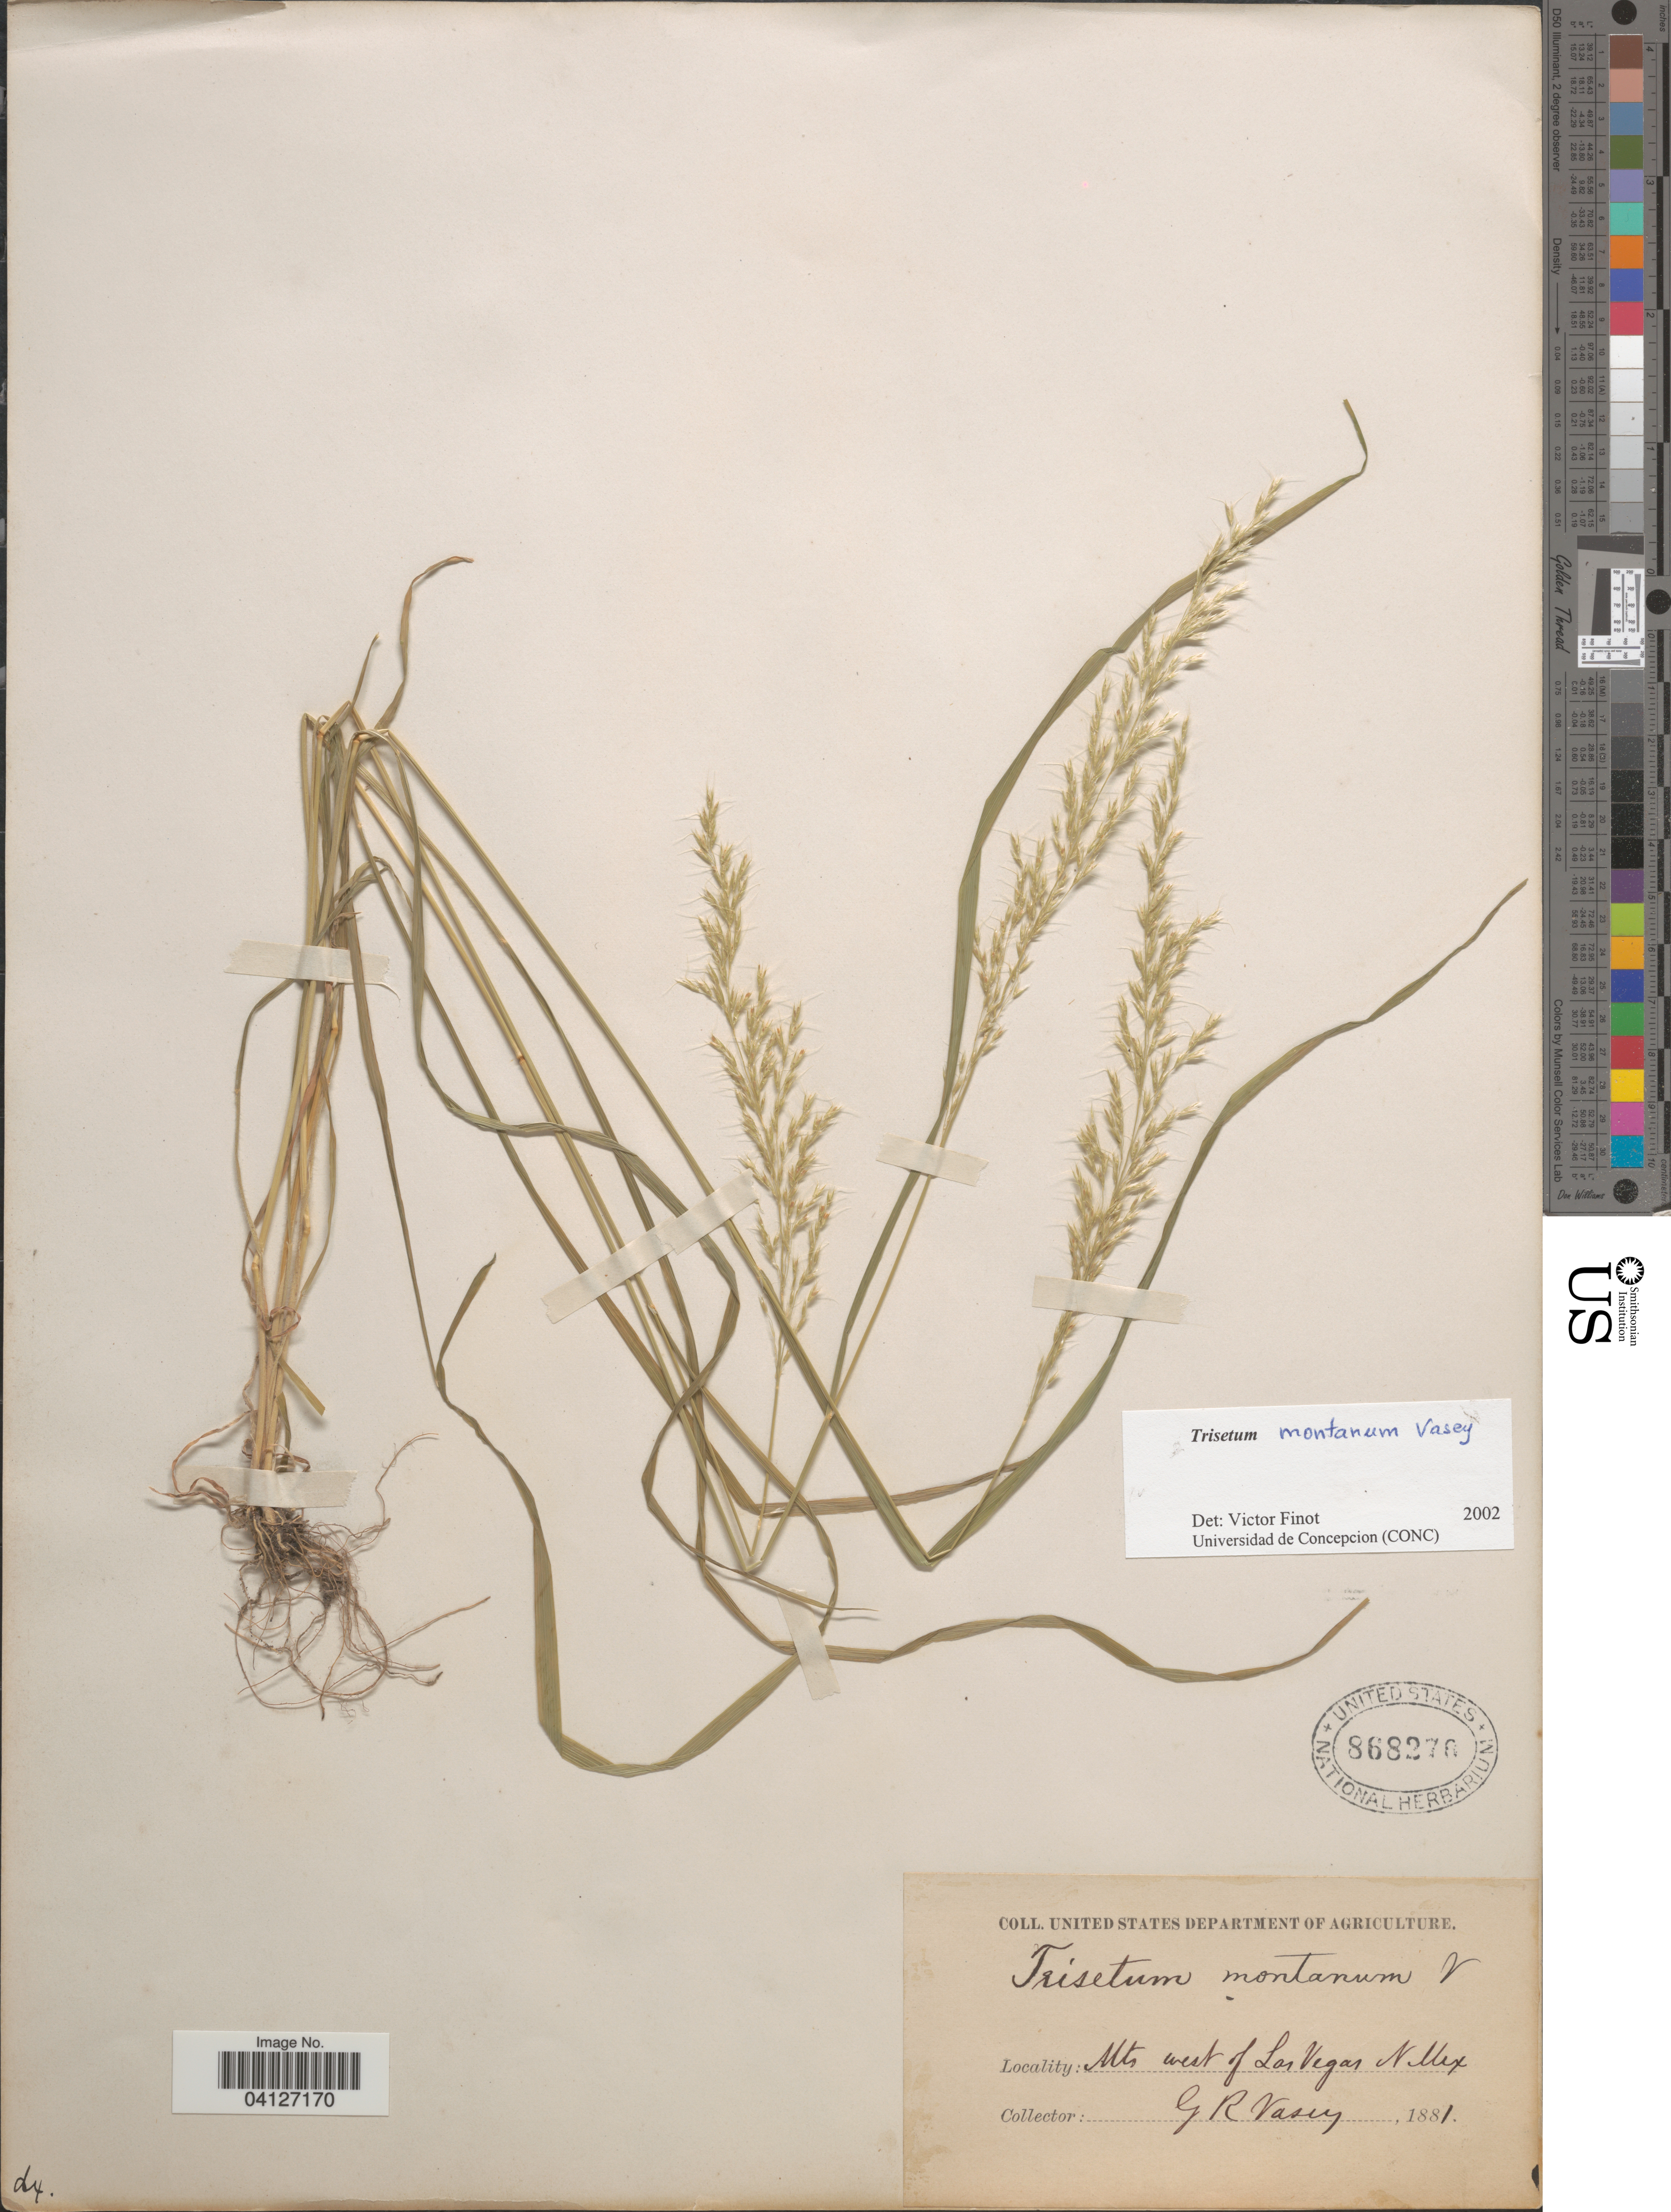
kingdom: Plantae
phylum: Tracheophyta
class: Liliopsida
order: Poales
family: Poaceae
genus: Trisetum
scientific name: Trisetum montanum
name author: Vasey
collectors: G. R. Vasey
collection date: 1881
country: United States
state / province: New Mexico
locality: Mts west of Las Vegas.